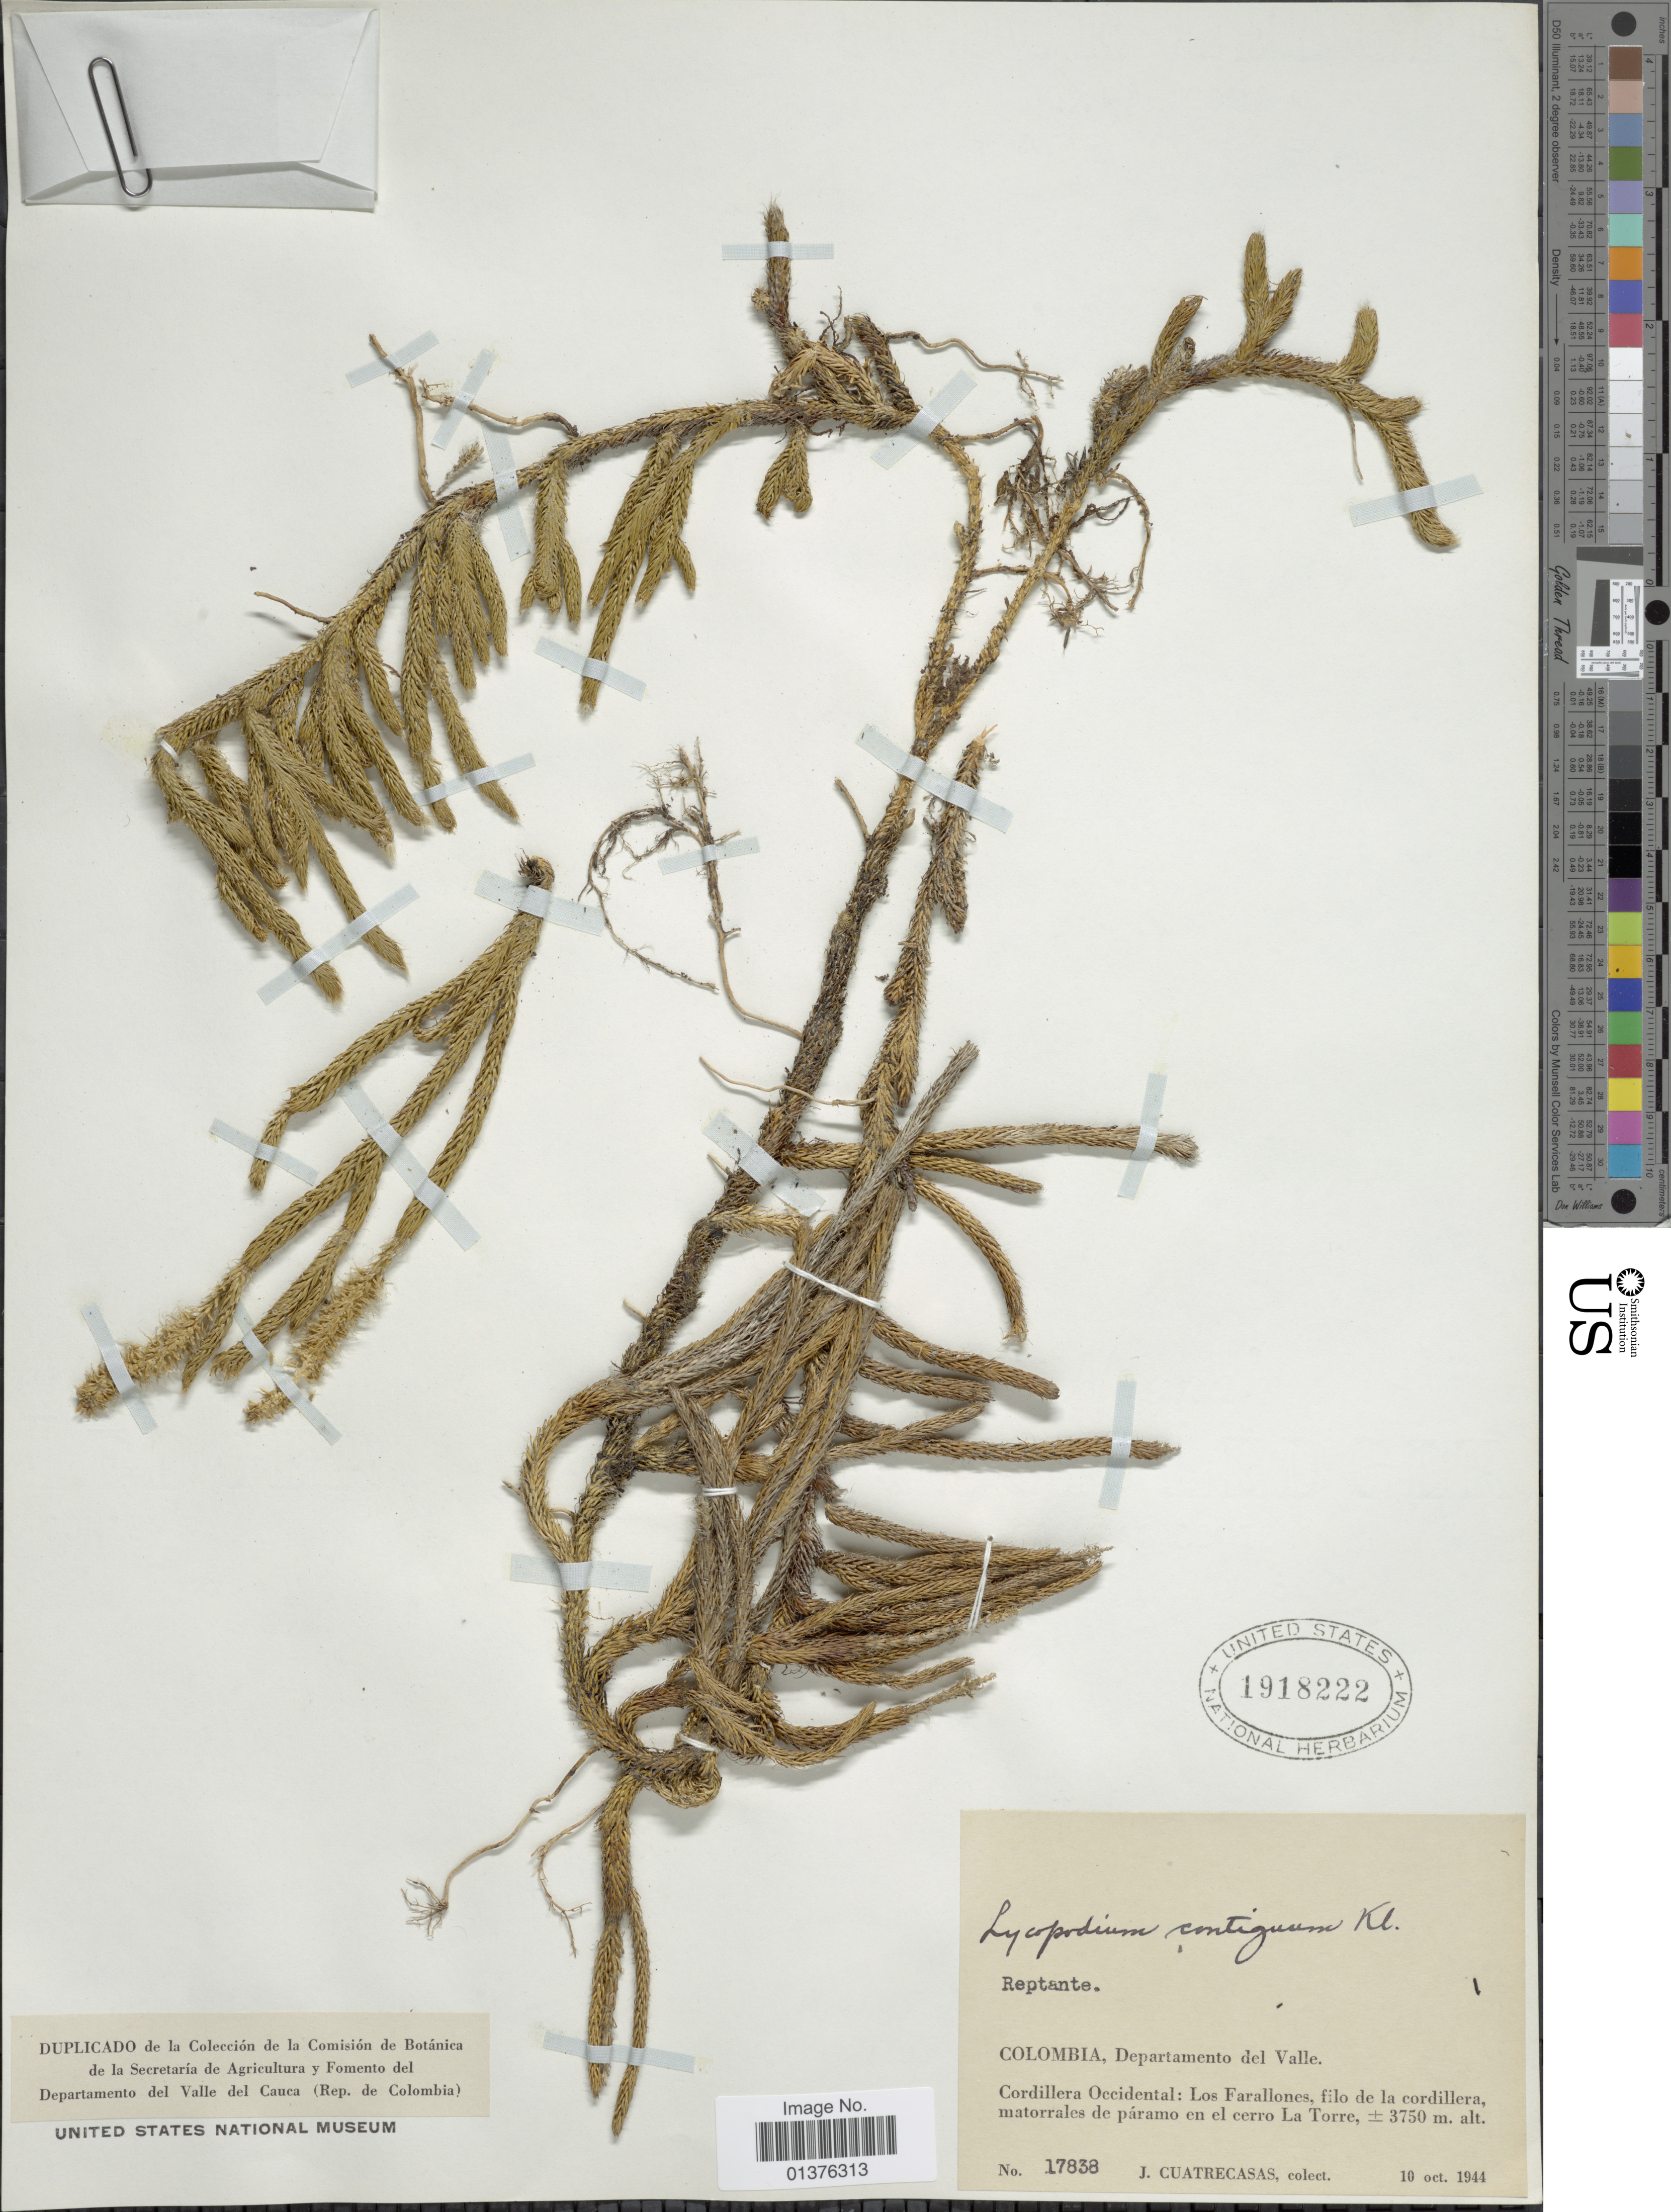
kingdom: Plantae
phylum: Tracheophyta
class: Lycopodiopsida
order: Lycopodiales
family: Lycopodiaceae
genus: Lycopodium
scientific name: Lycopodium clavatum subsp. contiguum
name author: (Klotzsch) B. Øllg.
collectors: J. Cuatrecasas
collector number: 17838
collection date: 1944-10-10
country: Colombia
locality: Departamento de Valle, Cordillera occidental: Los Farallones, filo de la cordillera, matorrales de páramo en el cerra La Torre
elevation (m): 3750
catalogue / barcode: US 1918222